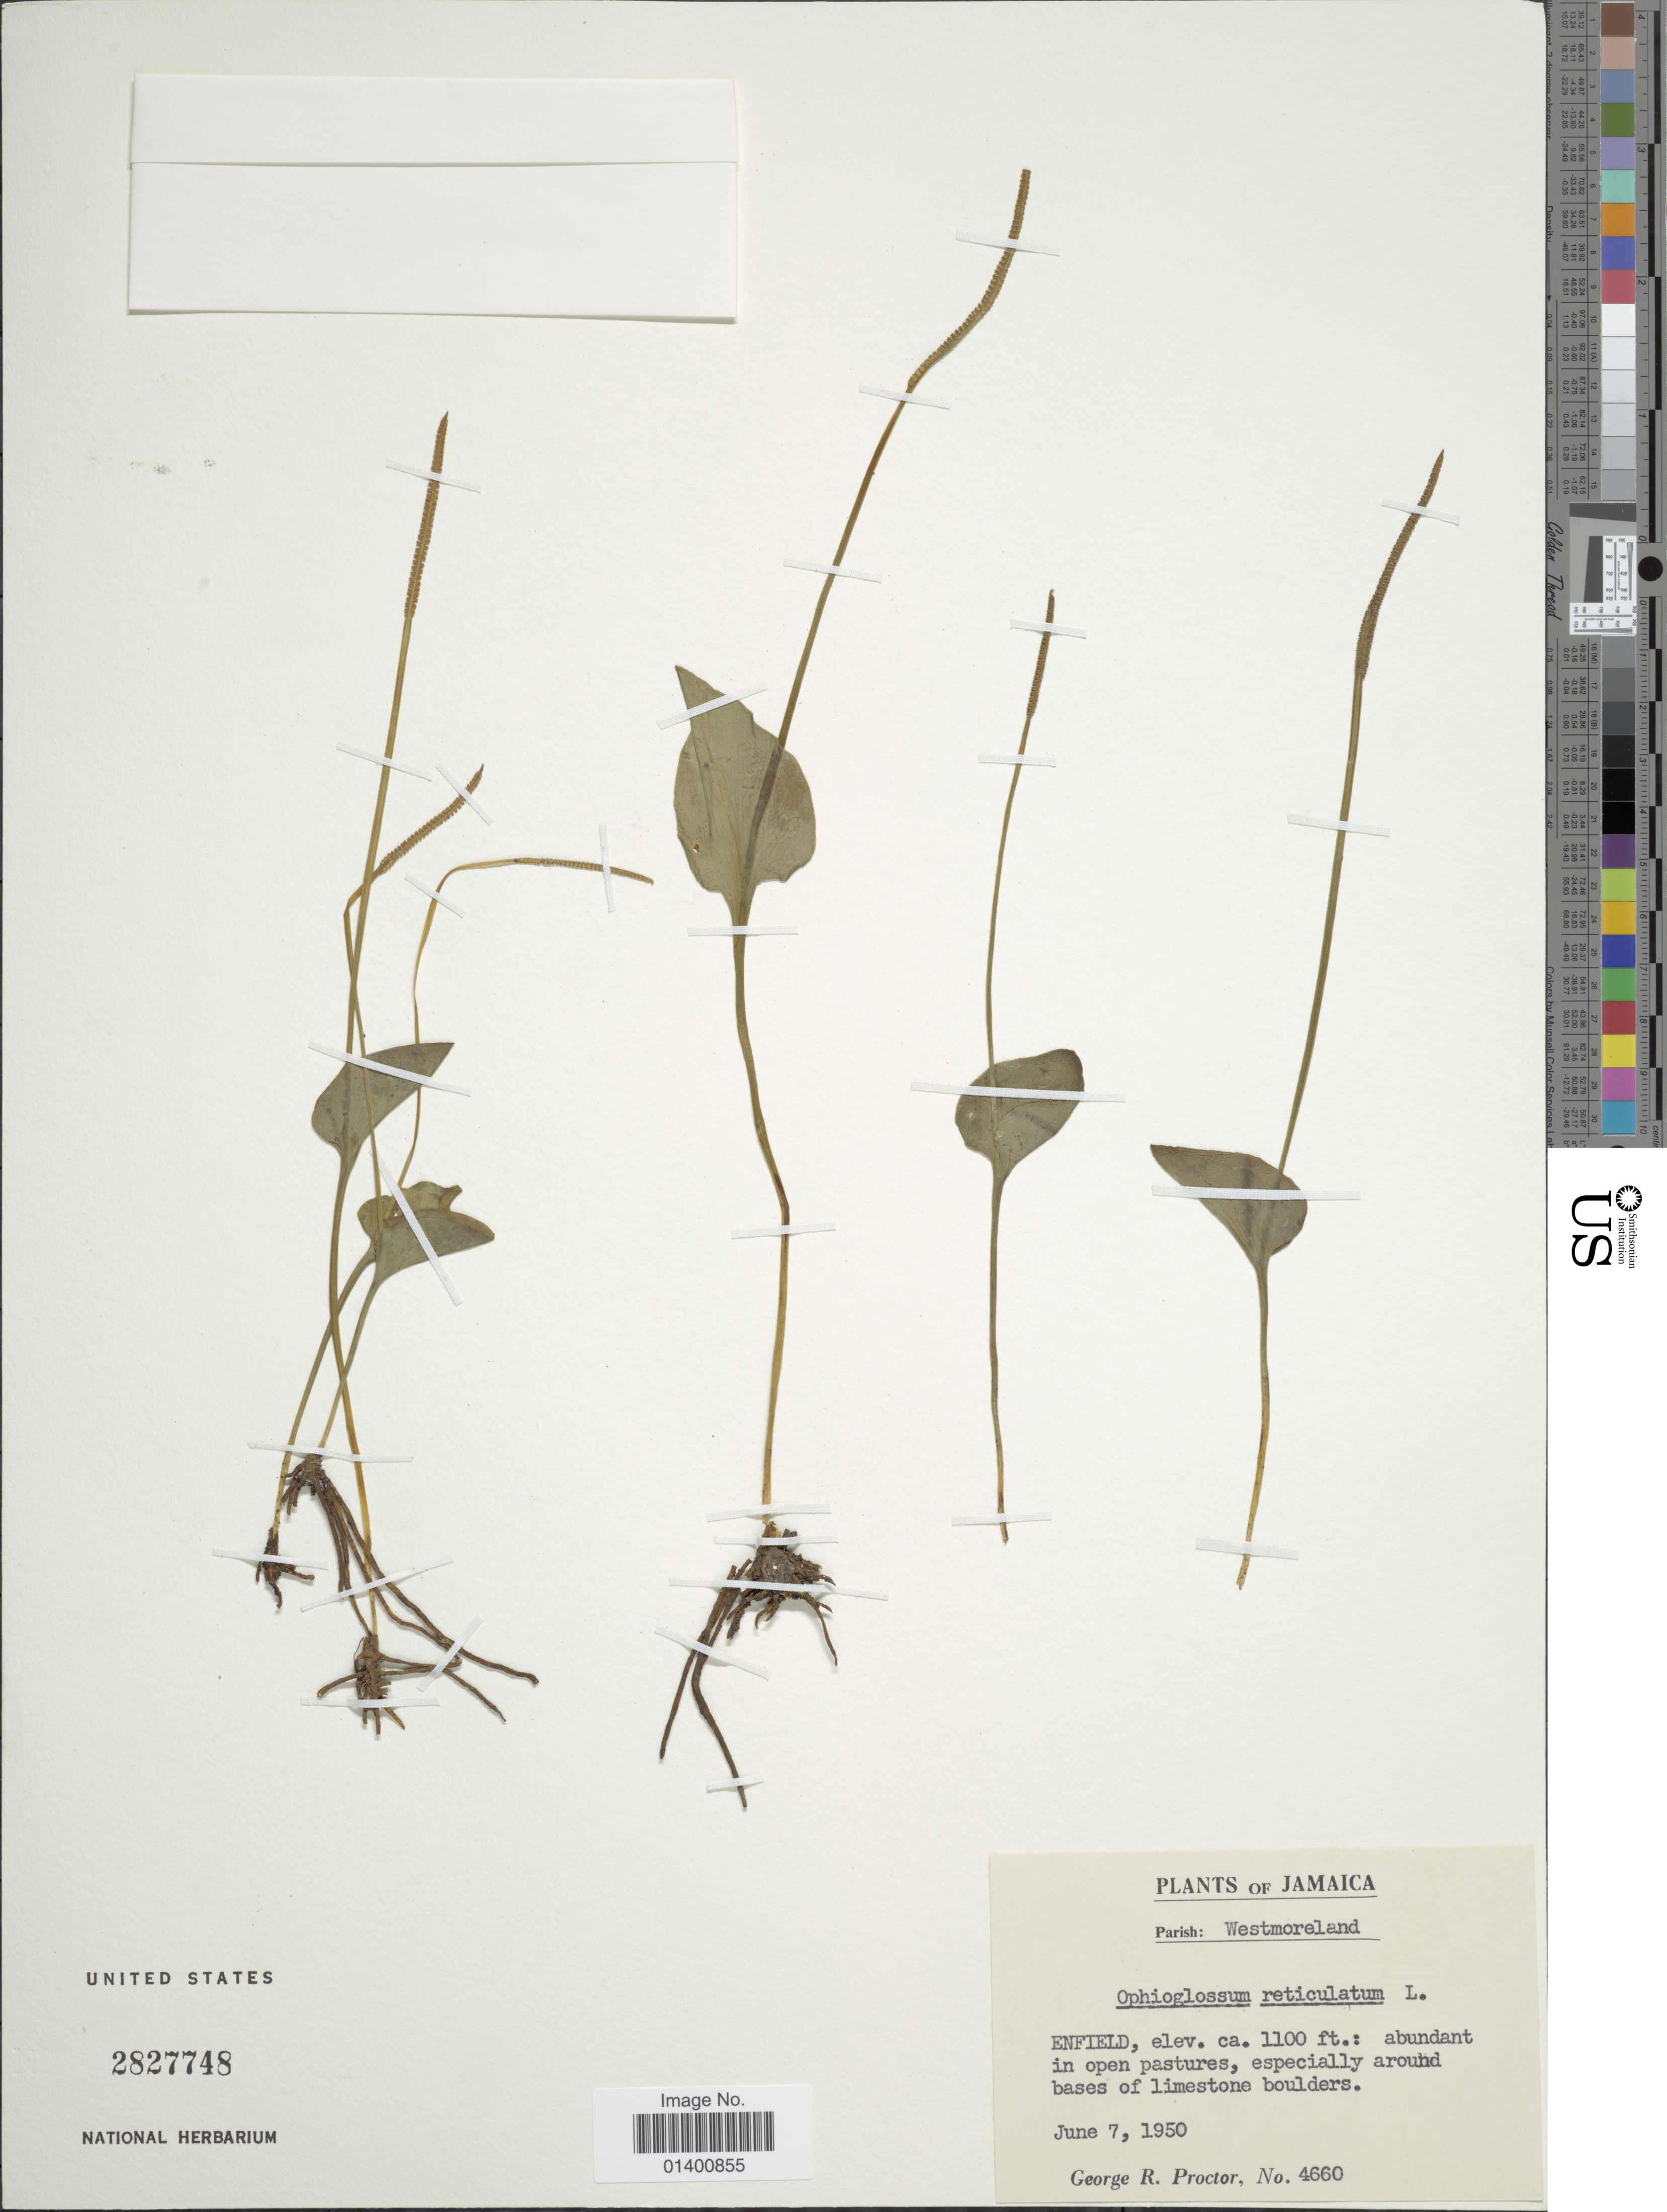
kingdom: Plantae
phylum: Tracheophyta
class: Polypodiopsida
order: Ophioglossales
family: Ophioglossaceae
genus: Ophioglossum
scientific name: Ophioglossum reticulatum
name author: L.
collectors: G. R. Proctor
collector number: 4660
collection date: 1950-06-07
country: Jamaica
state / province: Westmoreland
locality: Enfield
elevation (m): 335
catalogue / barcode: US 2827748